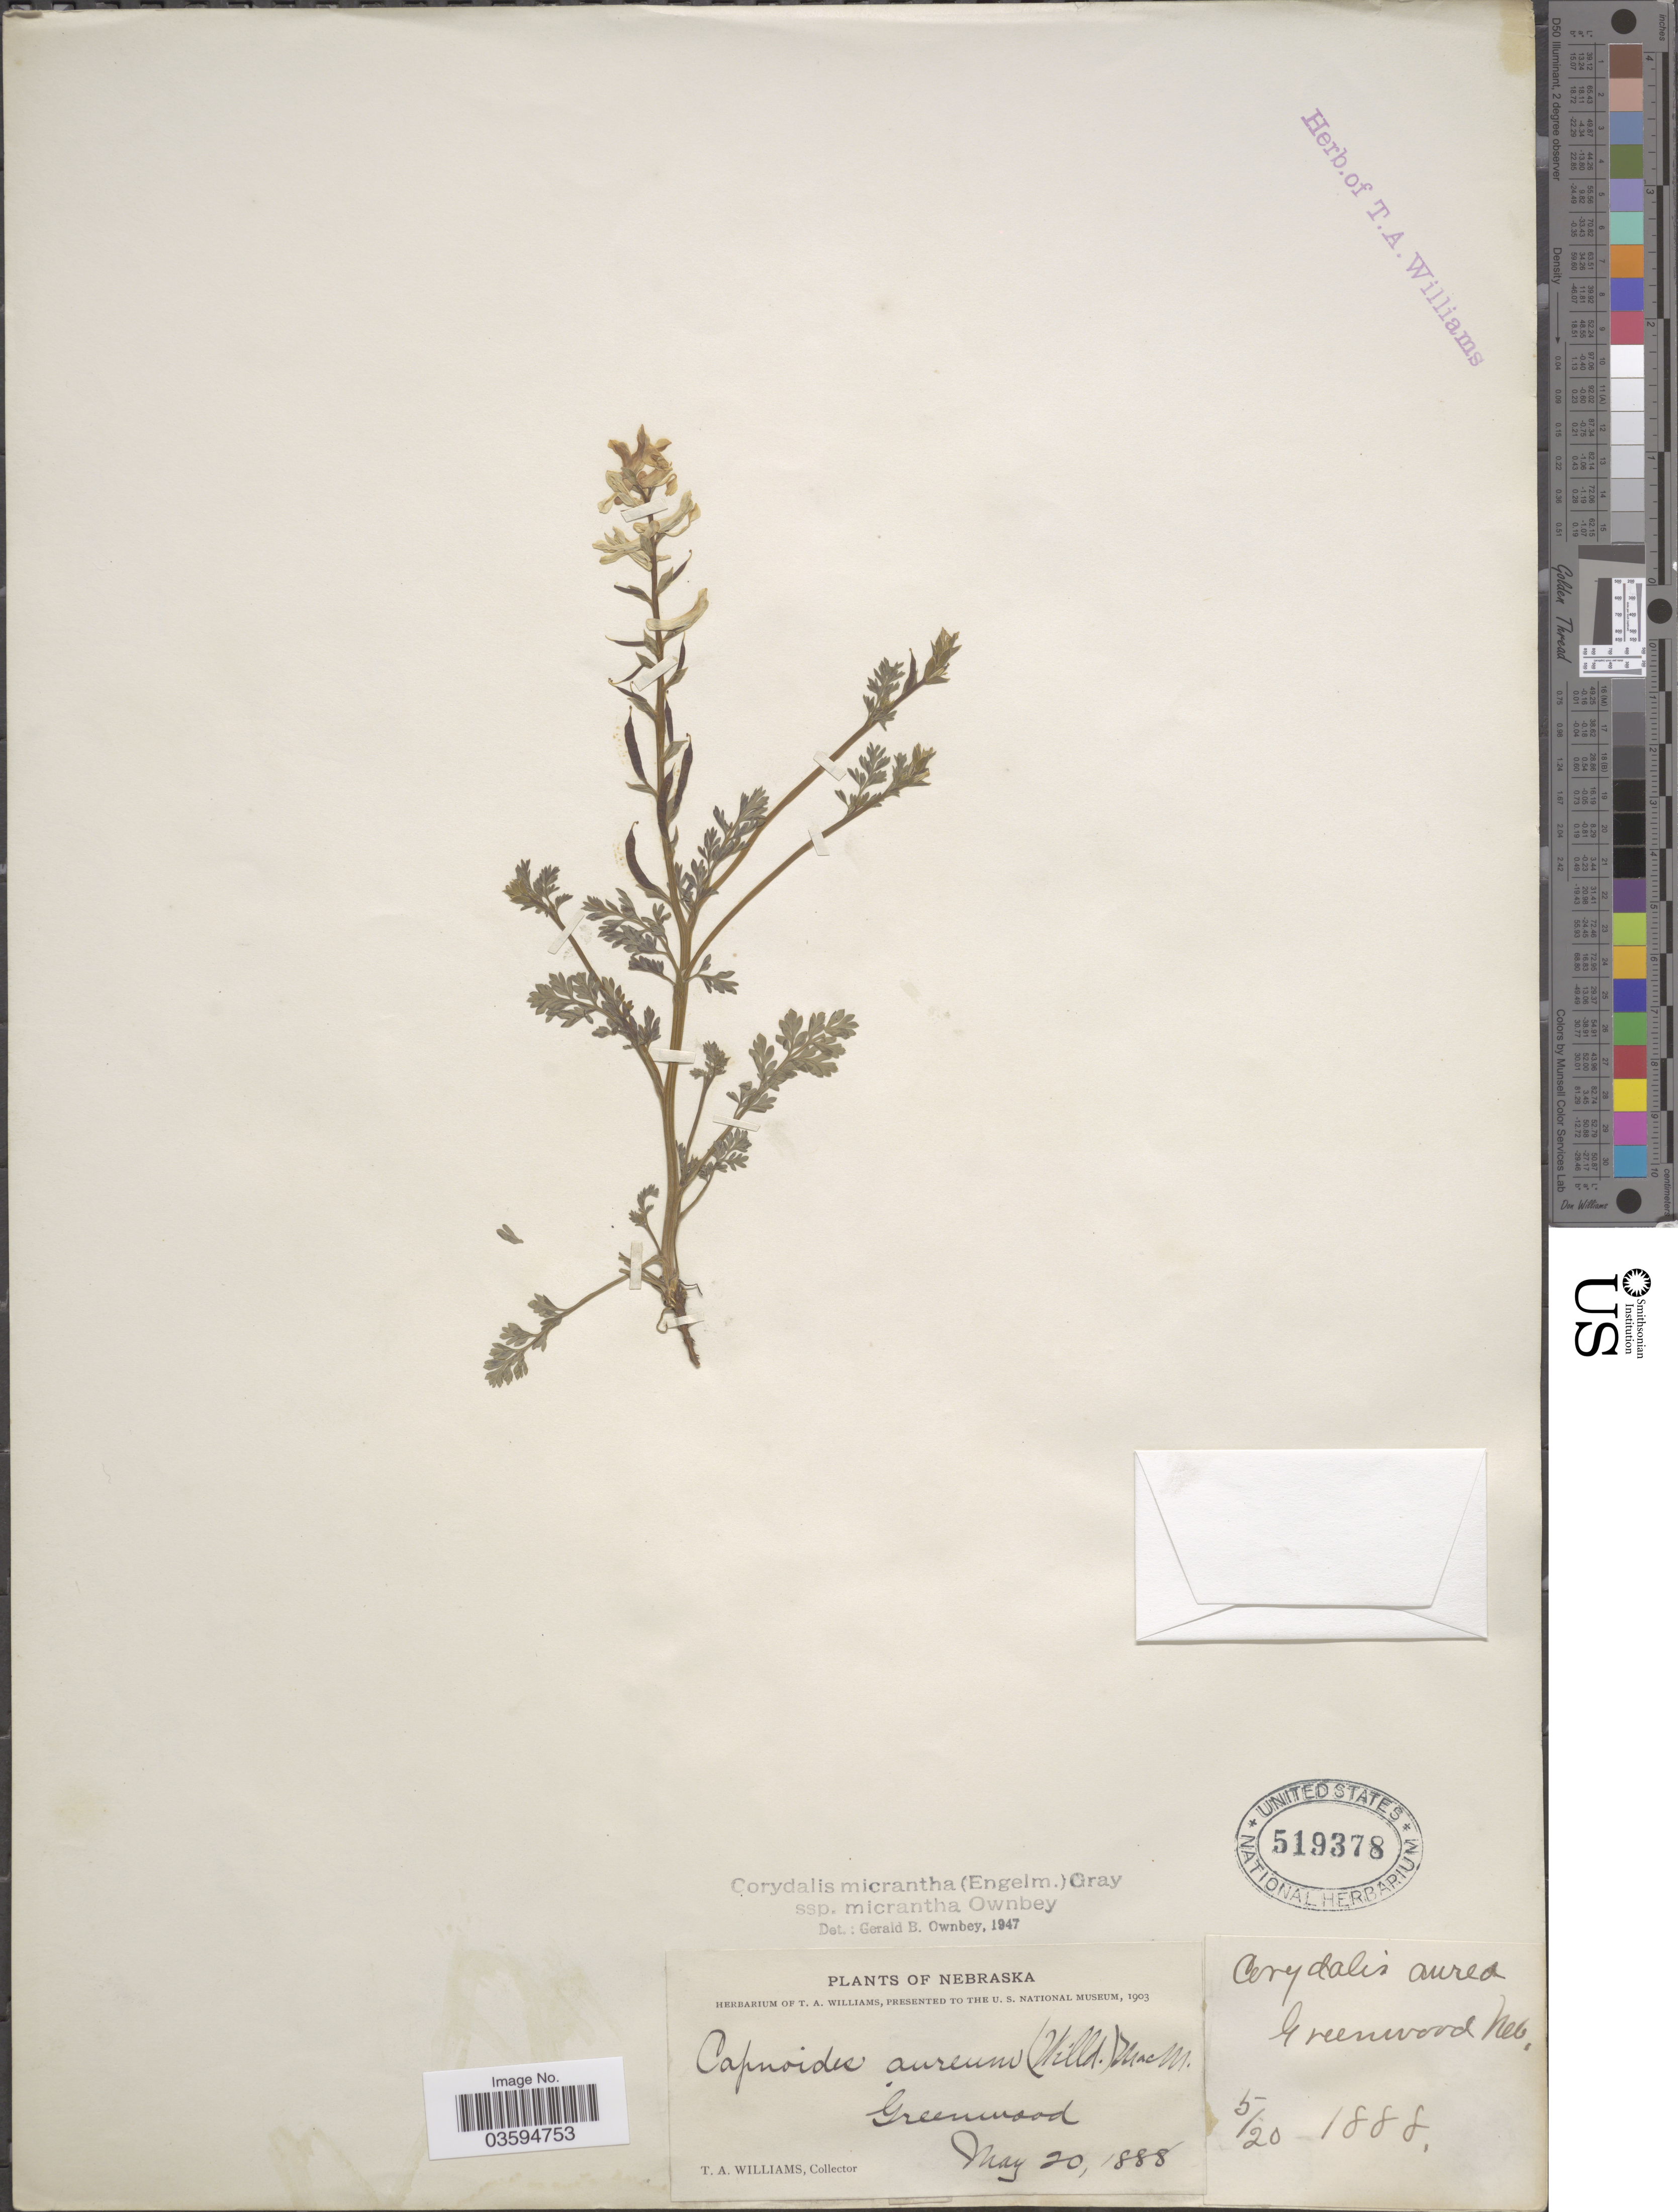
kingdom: Plantae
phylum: Tracheophyta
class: Magnoliopsida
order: Ranunculales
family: Papaveraceae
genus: Corydalis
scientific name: Corydalis micrantha subsp. micrantha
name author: (Engelm. & A. Gray) A. Gray & J.M. Coult.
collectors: T. Williams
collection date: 1888-05-20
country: United States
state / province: Nebraska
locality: Greenwood.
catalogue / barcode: US 519378